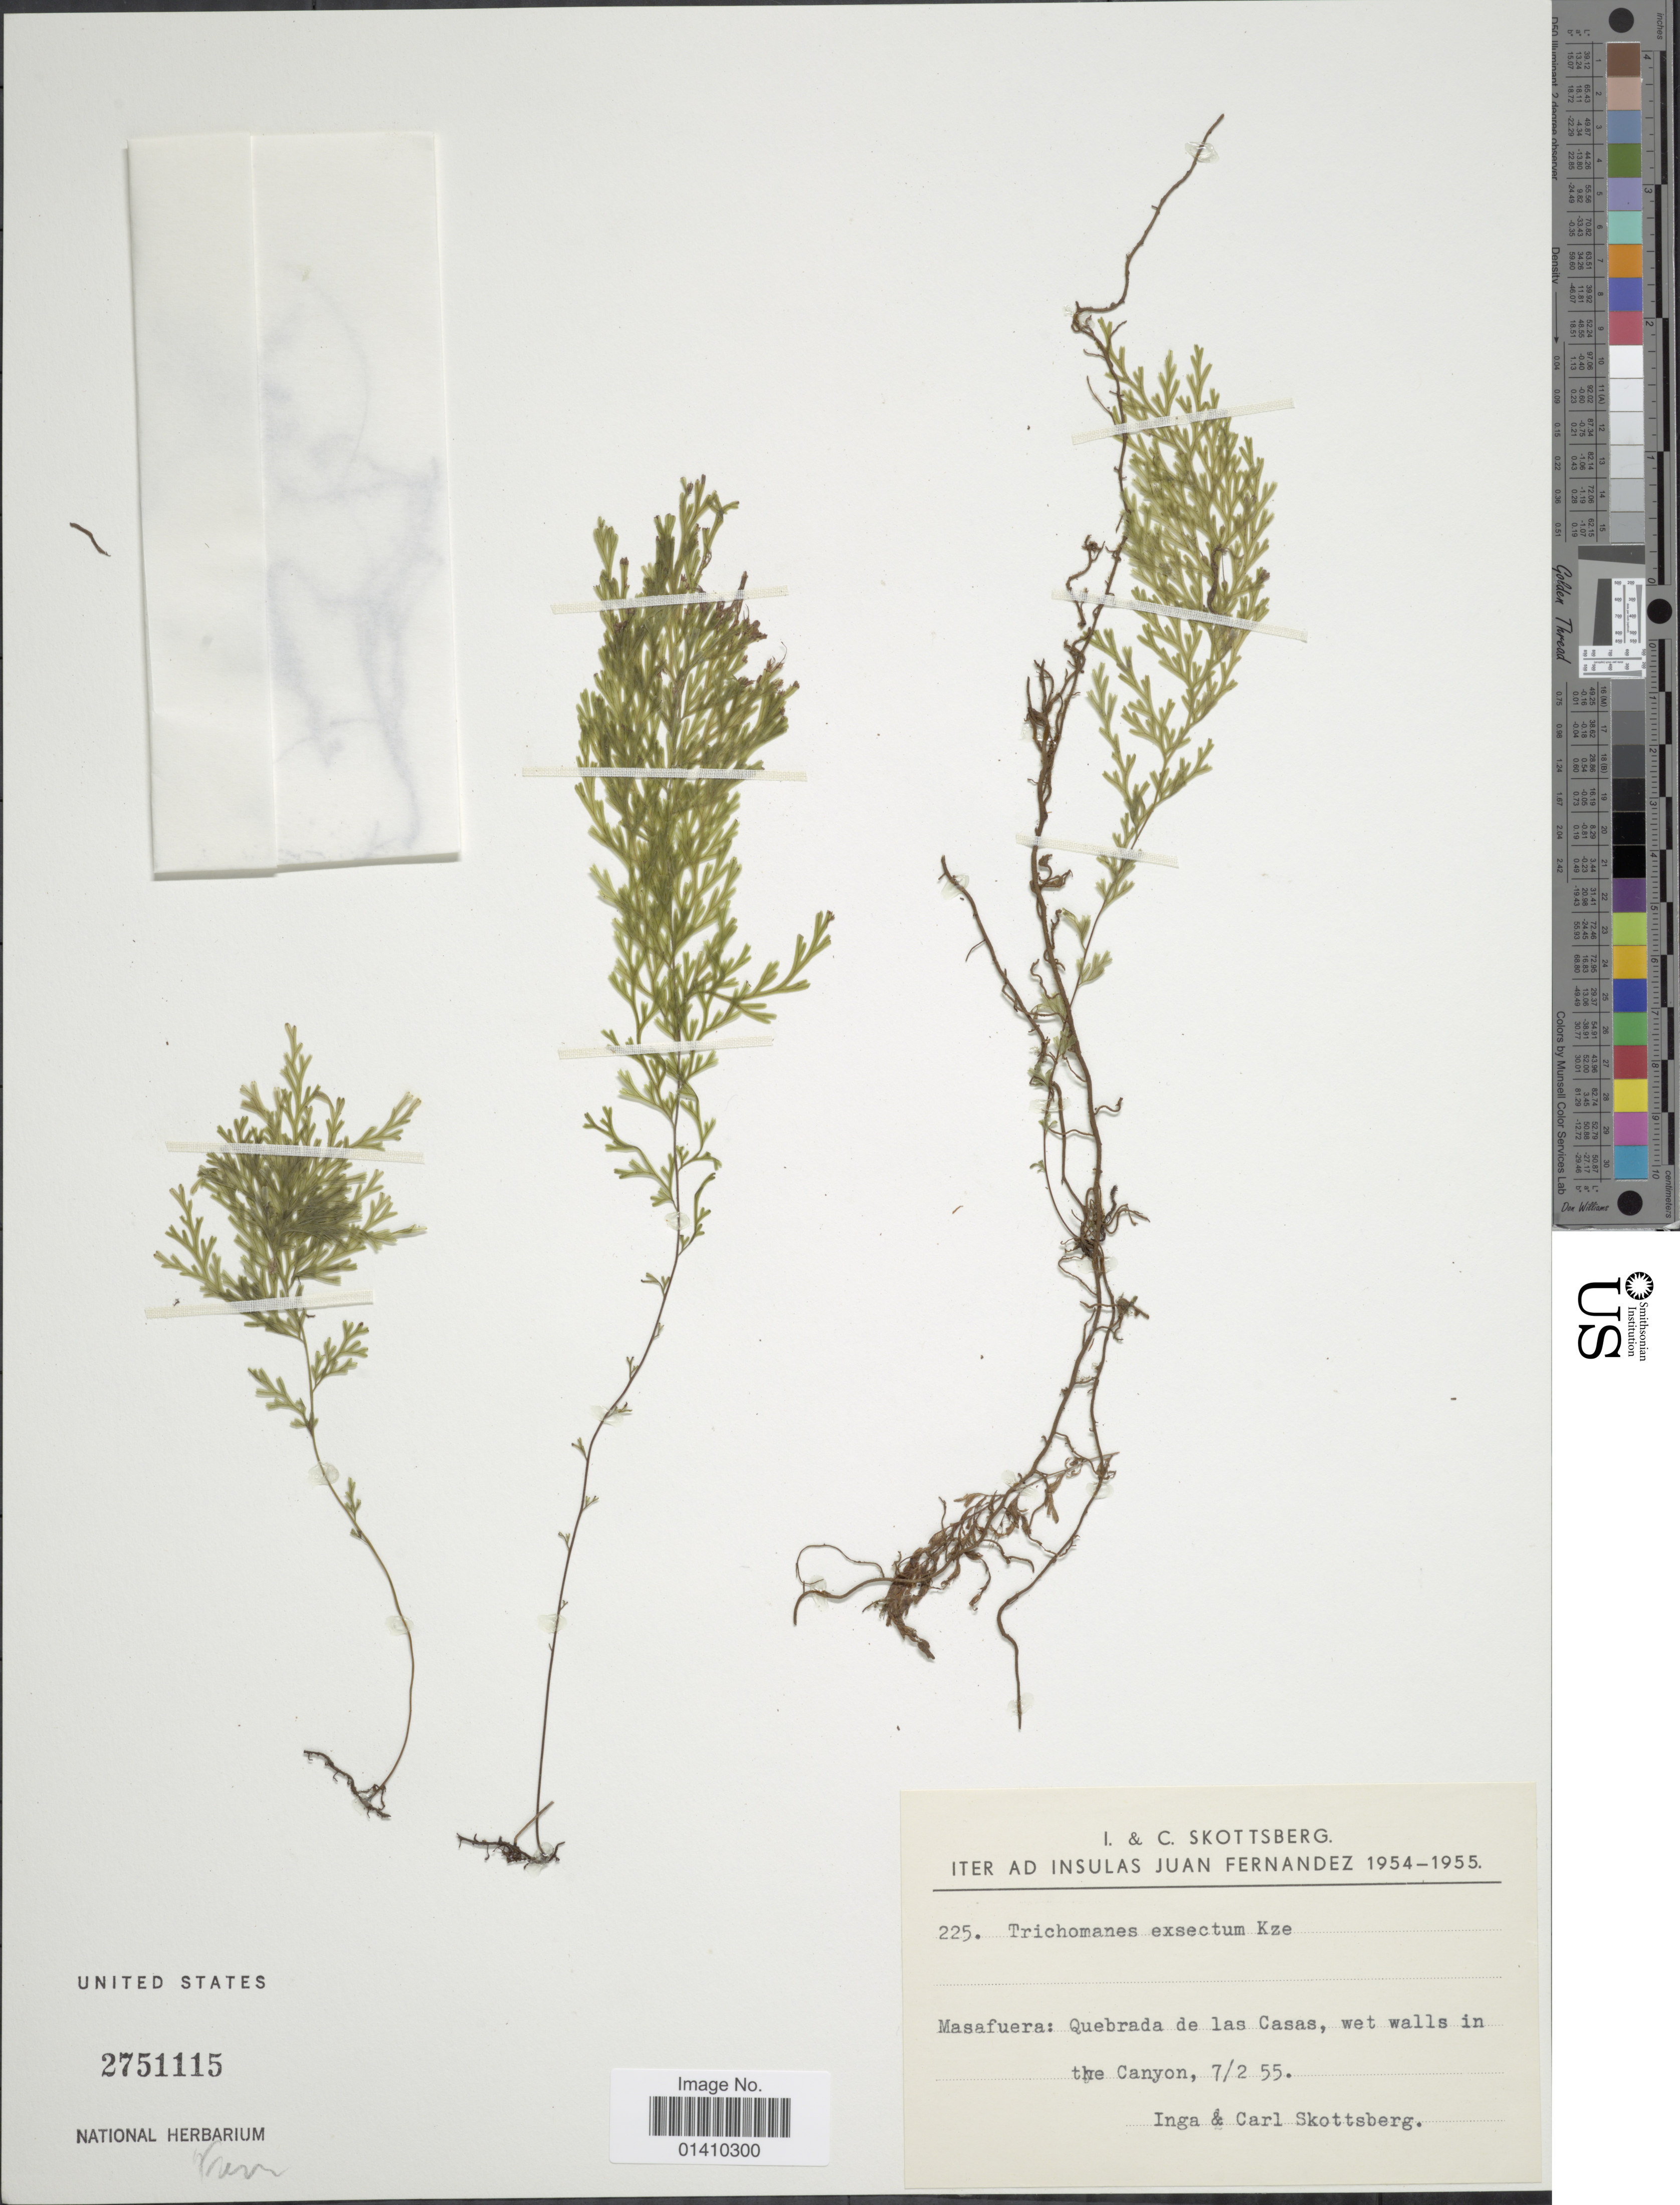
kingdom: Plantae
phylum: Tracheophyta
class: Polypodiopsida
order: Hymenophyllales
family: Hymenophyllaceae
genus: Polyphlebium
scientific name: Polyphlebium exsectum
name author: (Kunze) Ebihara & Dubuisson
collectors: I. Skottsberg & C. Skottsberg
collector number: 225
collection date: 1955-02-07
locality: Masafuera: Quebrada de las Casas, wet walls in the Canyon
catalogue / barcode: US 2751115